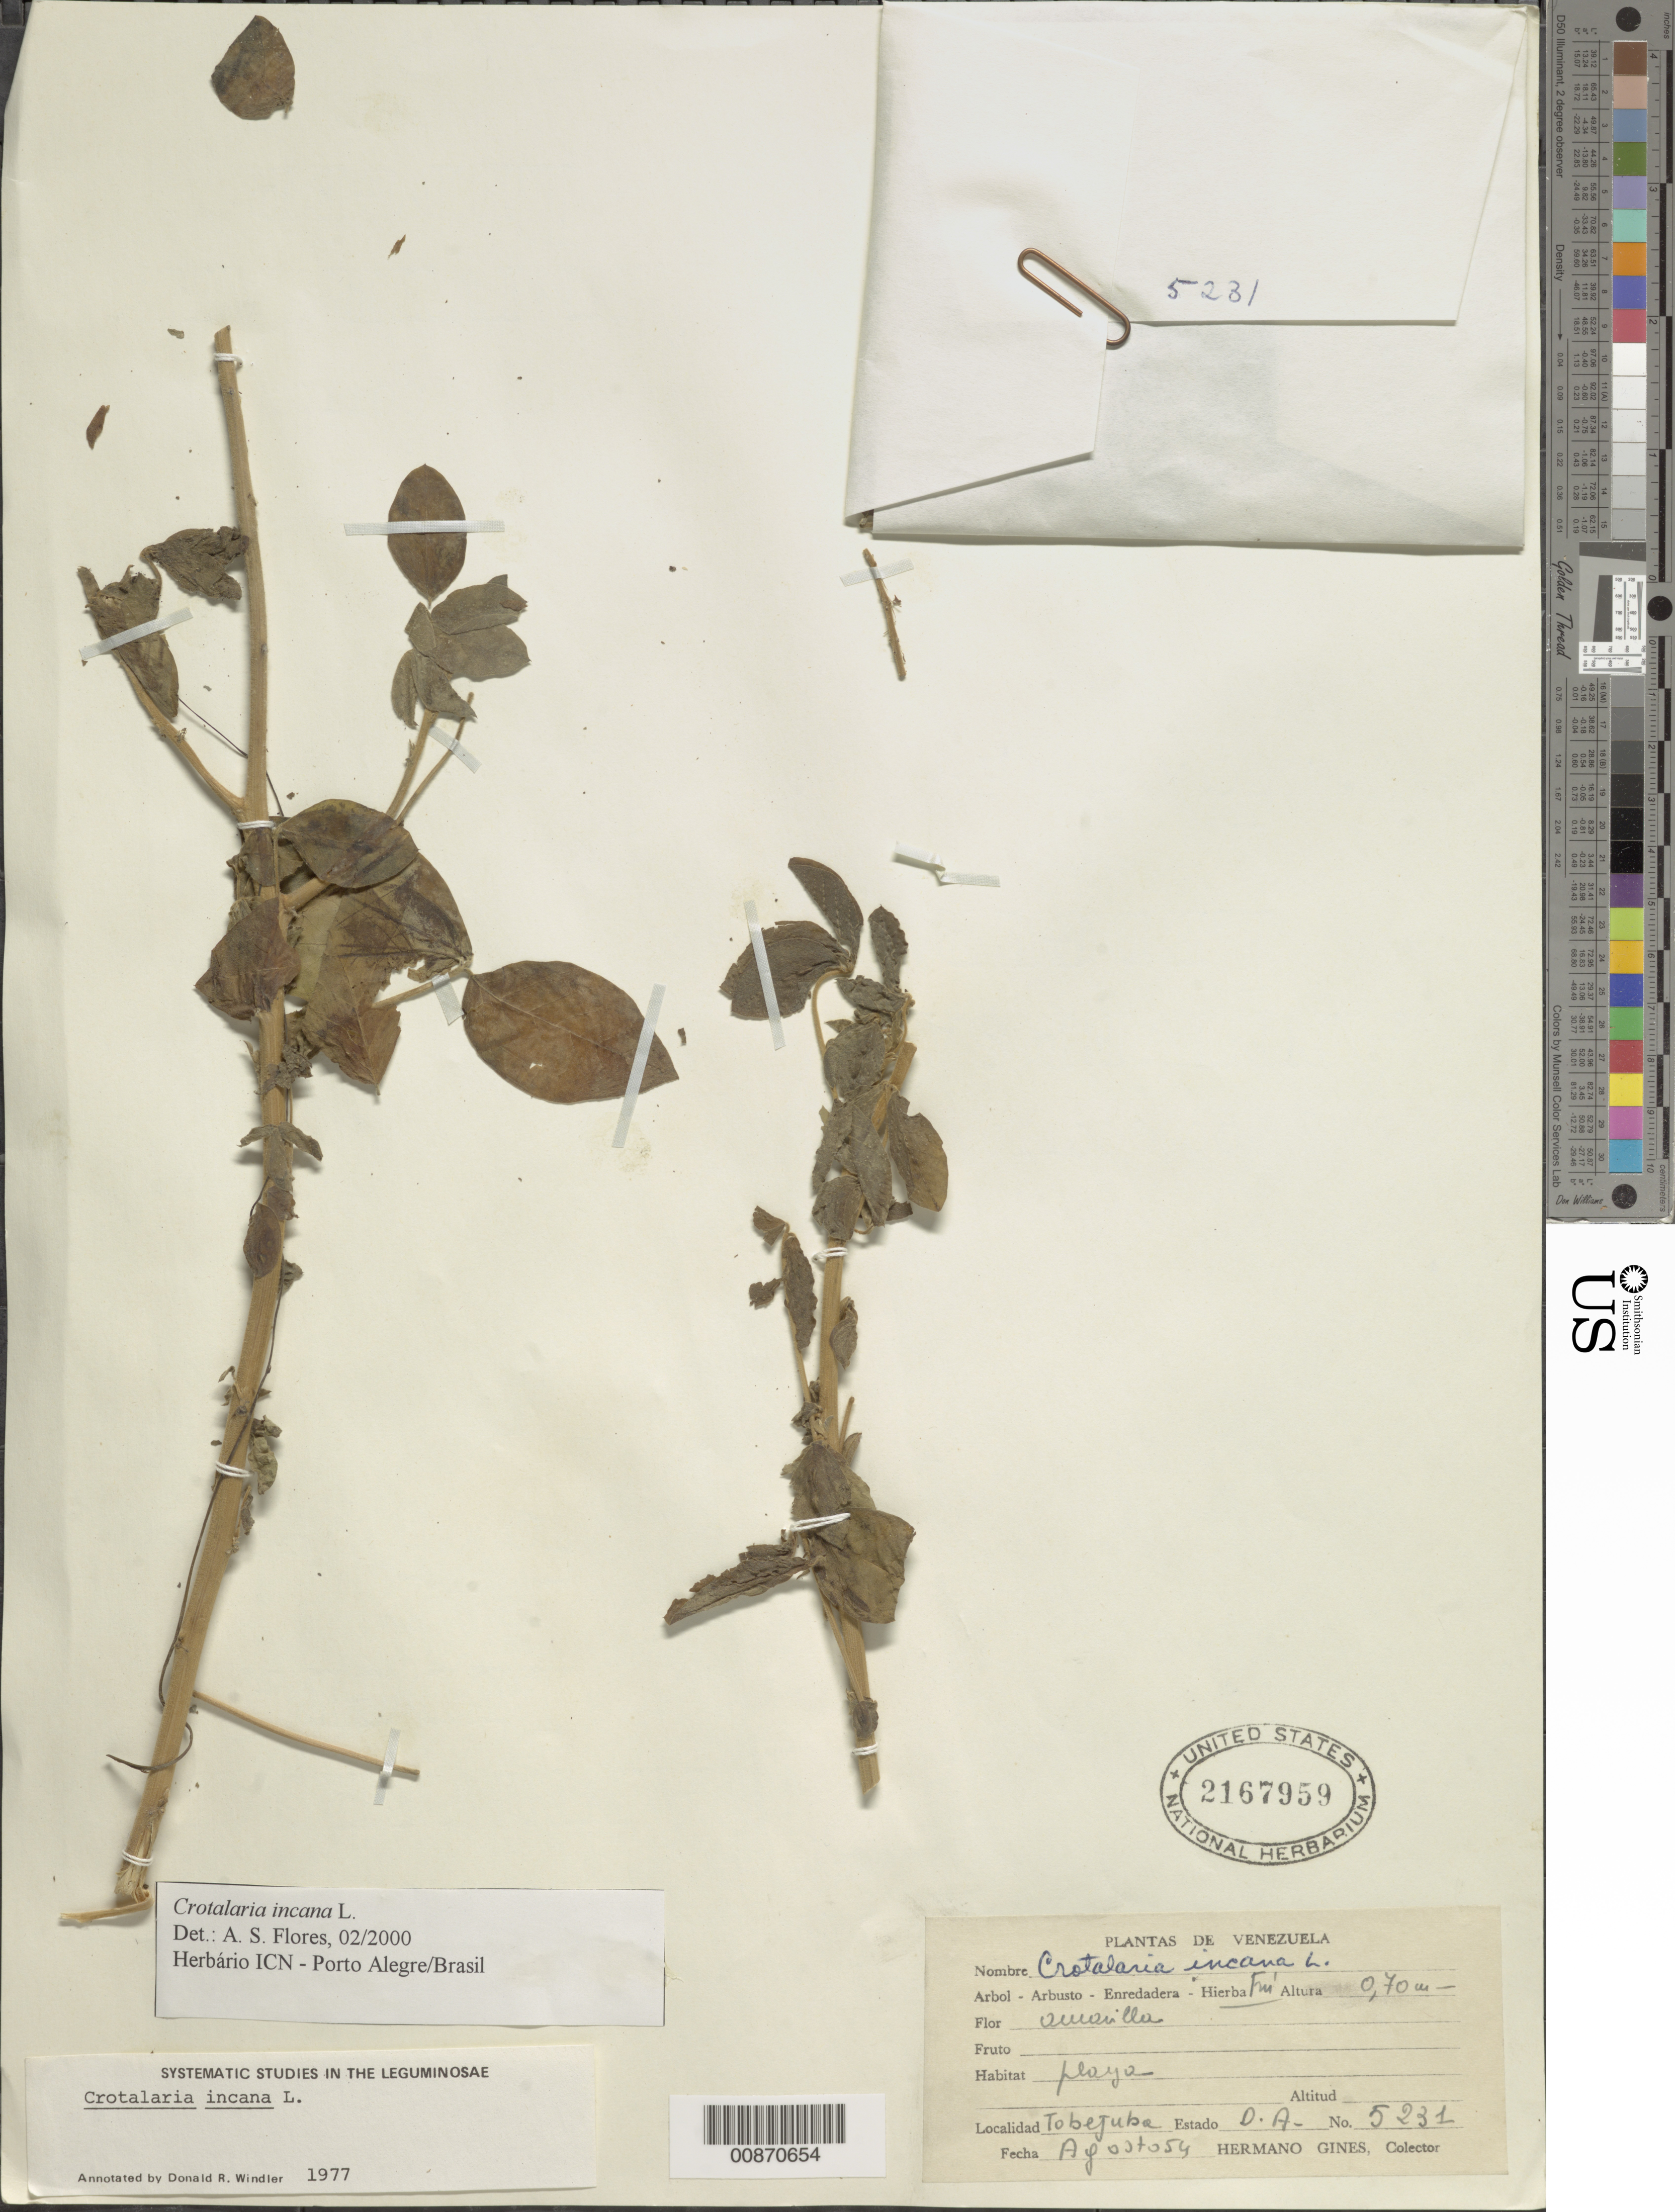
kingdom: Plantae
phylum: Tracheophyta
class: Magnoliopsida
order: Fabales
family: Fabaceae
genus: Crotalaria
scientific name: Crotalaria incana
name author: L.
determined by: Flores, A. S., (ICN), Universidade Federal do Rio Grande do Sul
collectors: H. Gines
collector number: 5231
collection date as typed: Aug-54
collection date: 1954-08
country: Venezuela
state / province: Delta Amacuro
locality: Tobejuba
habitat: Playa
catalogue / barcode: US 2167959